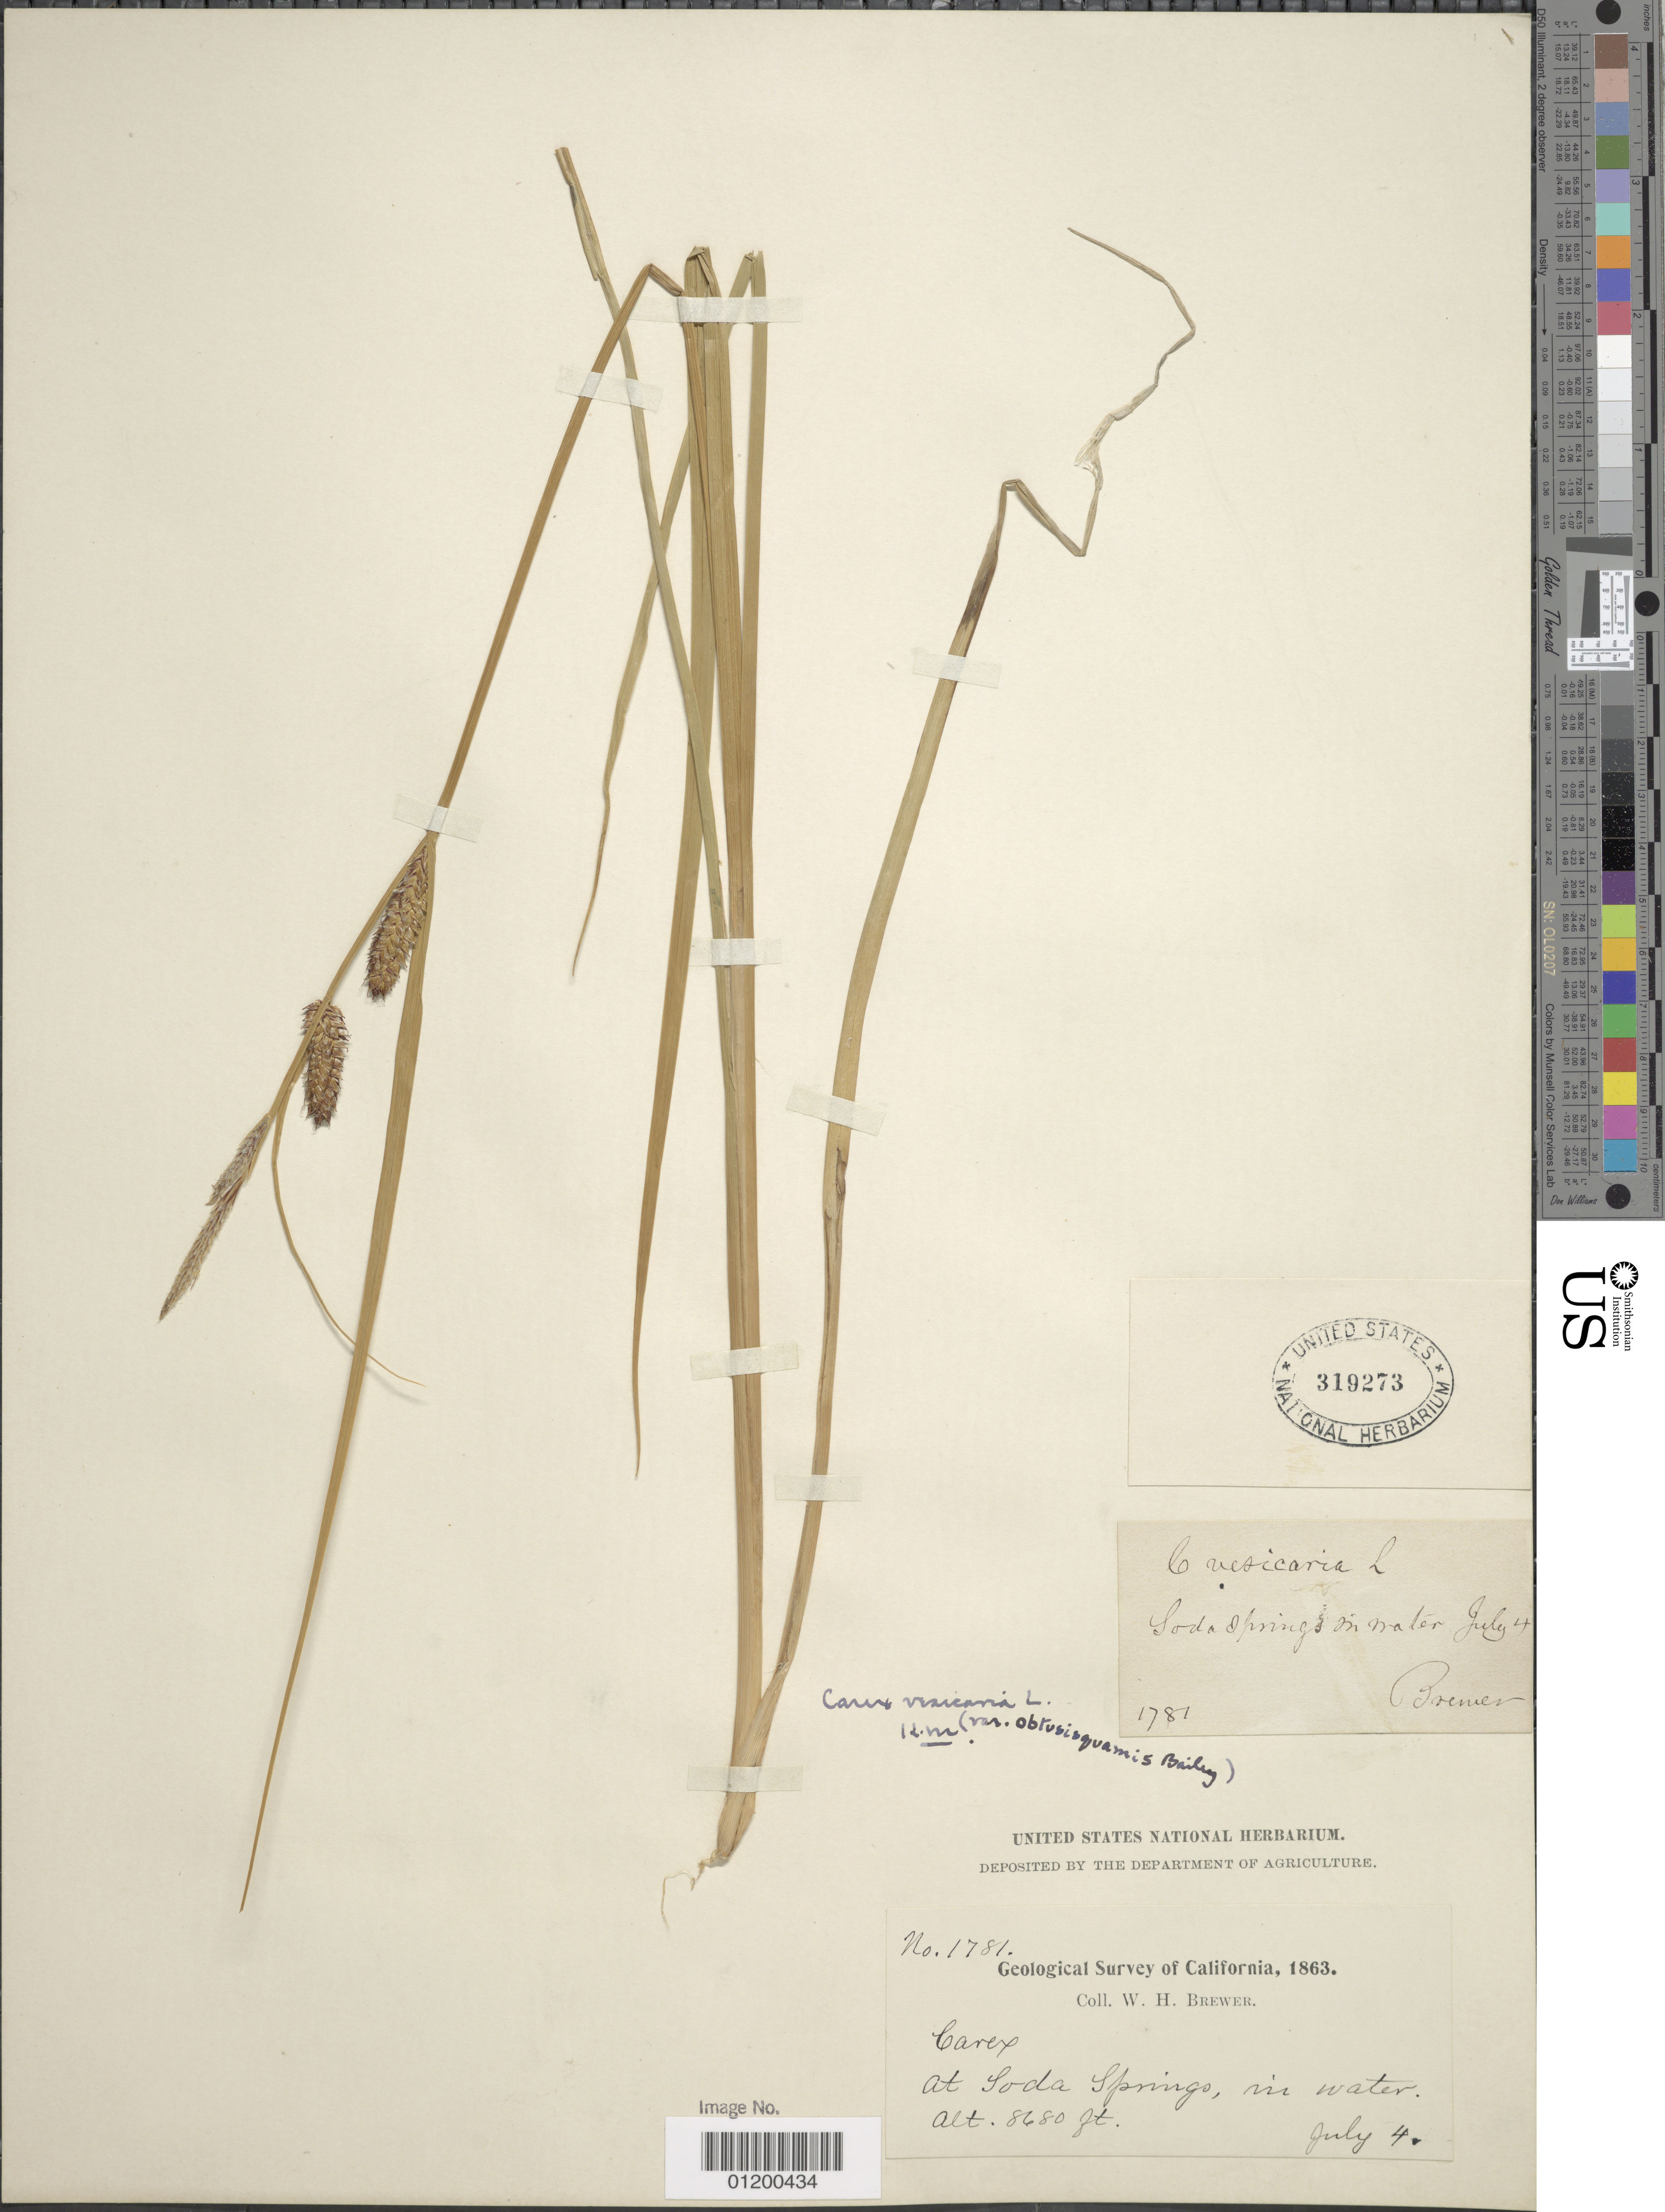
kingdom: Plantae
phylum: Tracheophyta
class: Liliopsida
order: Poales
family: Cyperaceae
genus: Carex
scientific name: Carex vesicaria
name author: L.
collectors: W. H. Brewer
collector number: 1781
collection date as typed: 04 Jul 1863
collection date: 1863-07-04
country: United States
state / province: California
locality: At Soda Springs, in water.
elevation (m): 2646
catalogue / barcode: US 319273